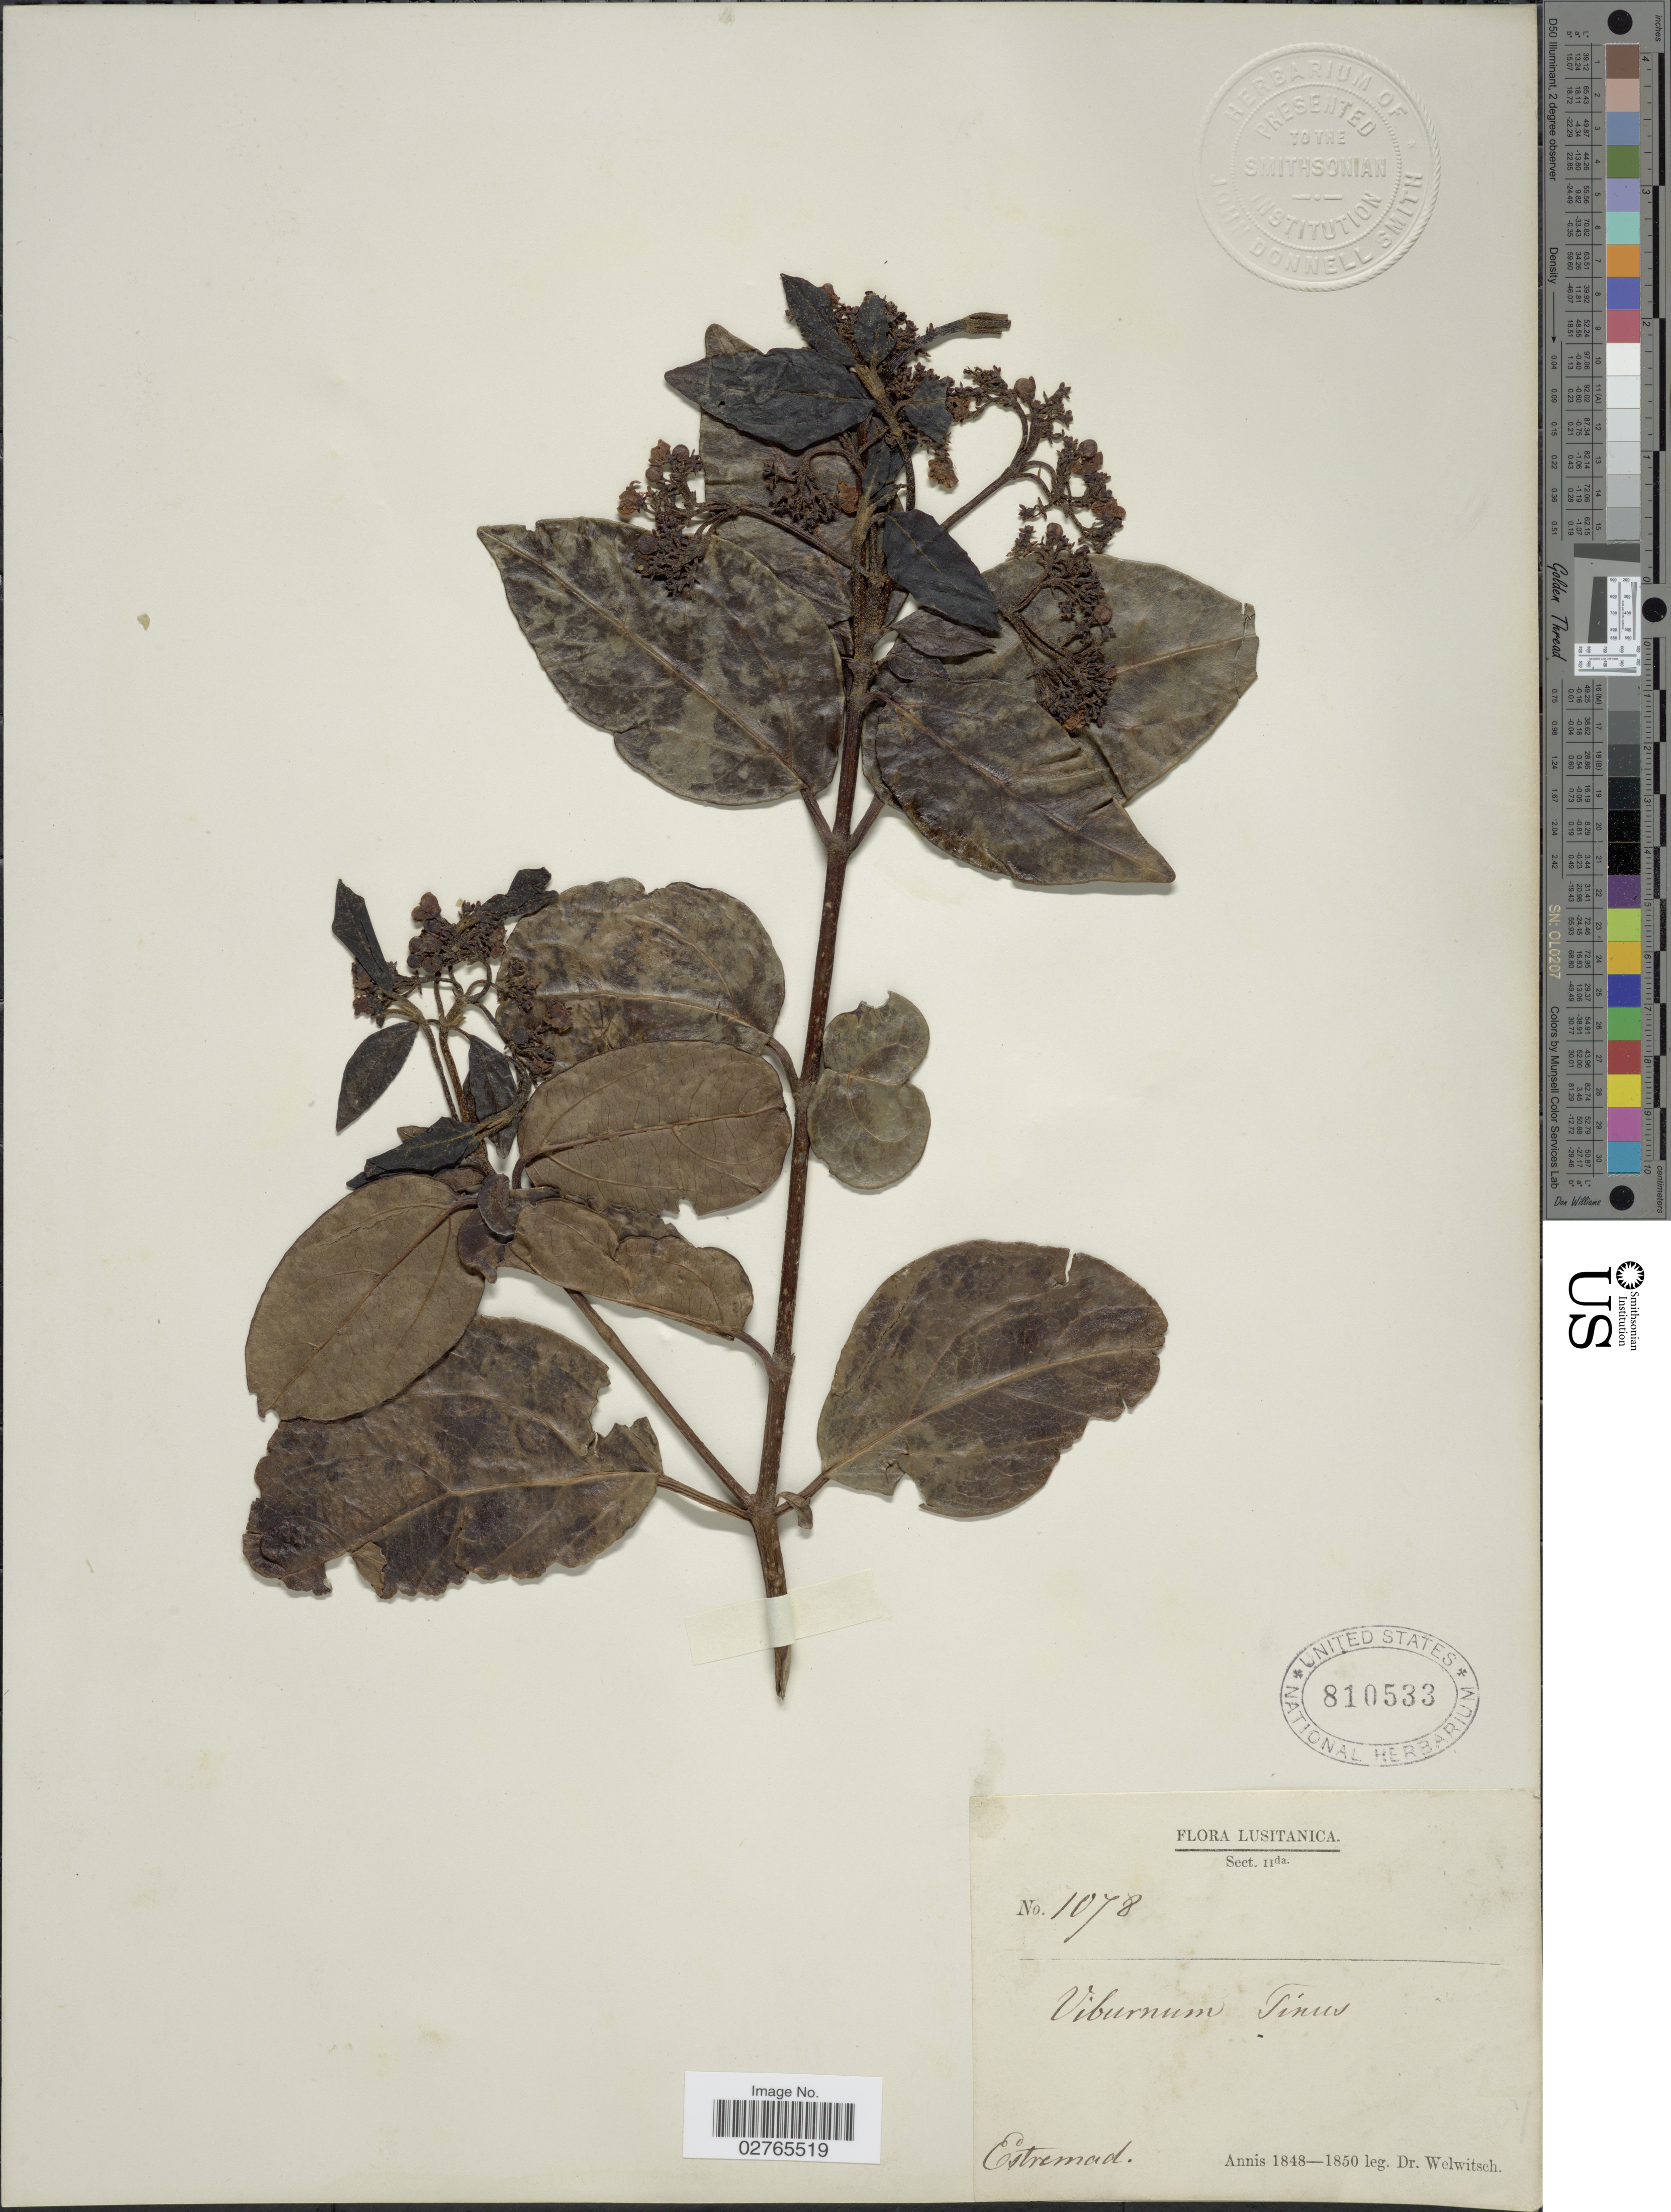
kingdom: Plantae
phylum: Tracheophyta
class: Magnoliopsida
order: Dipsacales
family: Viburnaceae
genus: Viburnum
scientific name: Viburnum tinus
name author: L.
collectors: -. Welwitsch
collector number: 1078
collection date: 1848/1850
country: Portugal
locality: Sect. IIda. Lusitanica. Estremad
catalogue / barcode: US 810533